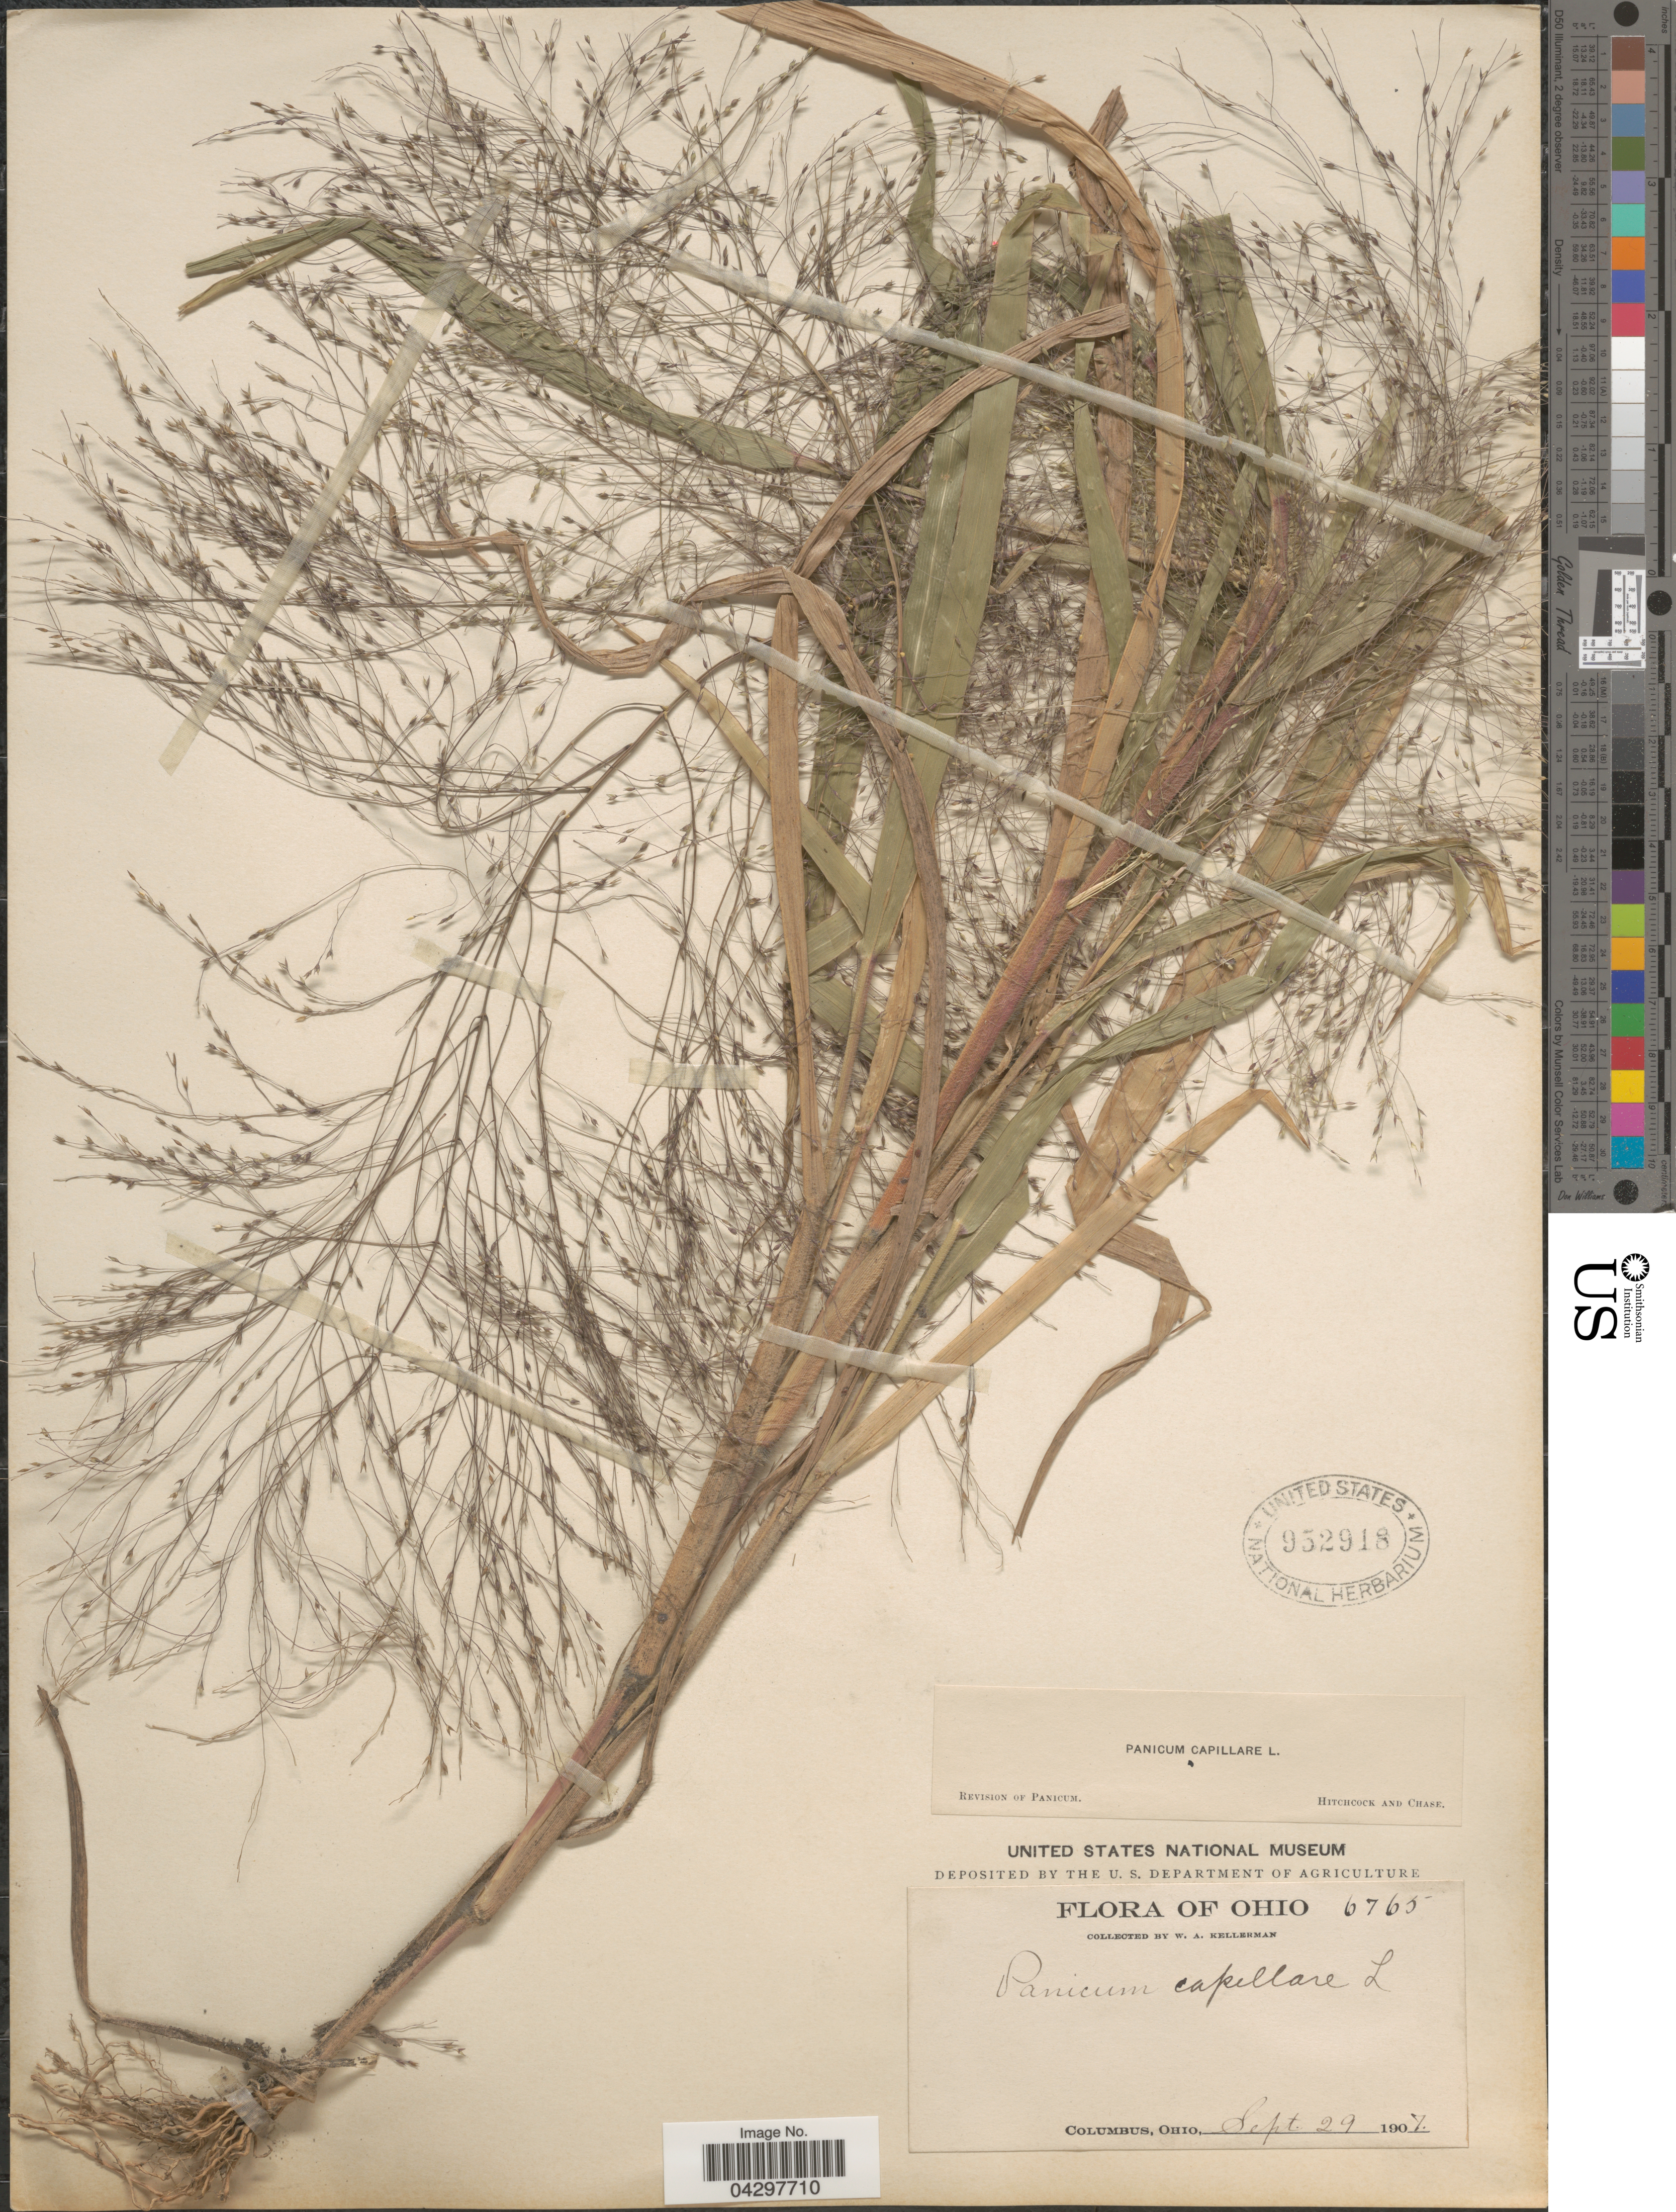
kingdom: Plantae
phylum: Tracheophyta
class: Liliopsida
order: Poales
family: Poaceae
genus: Panicum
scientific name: Panicum capillare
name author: L.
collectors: W. Kellerman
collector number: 6765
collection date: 1907-09-29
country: United States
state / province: Ohio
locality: Columbus.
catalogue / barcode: US 952918